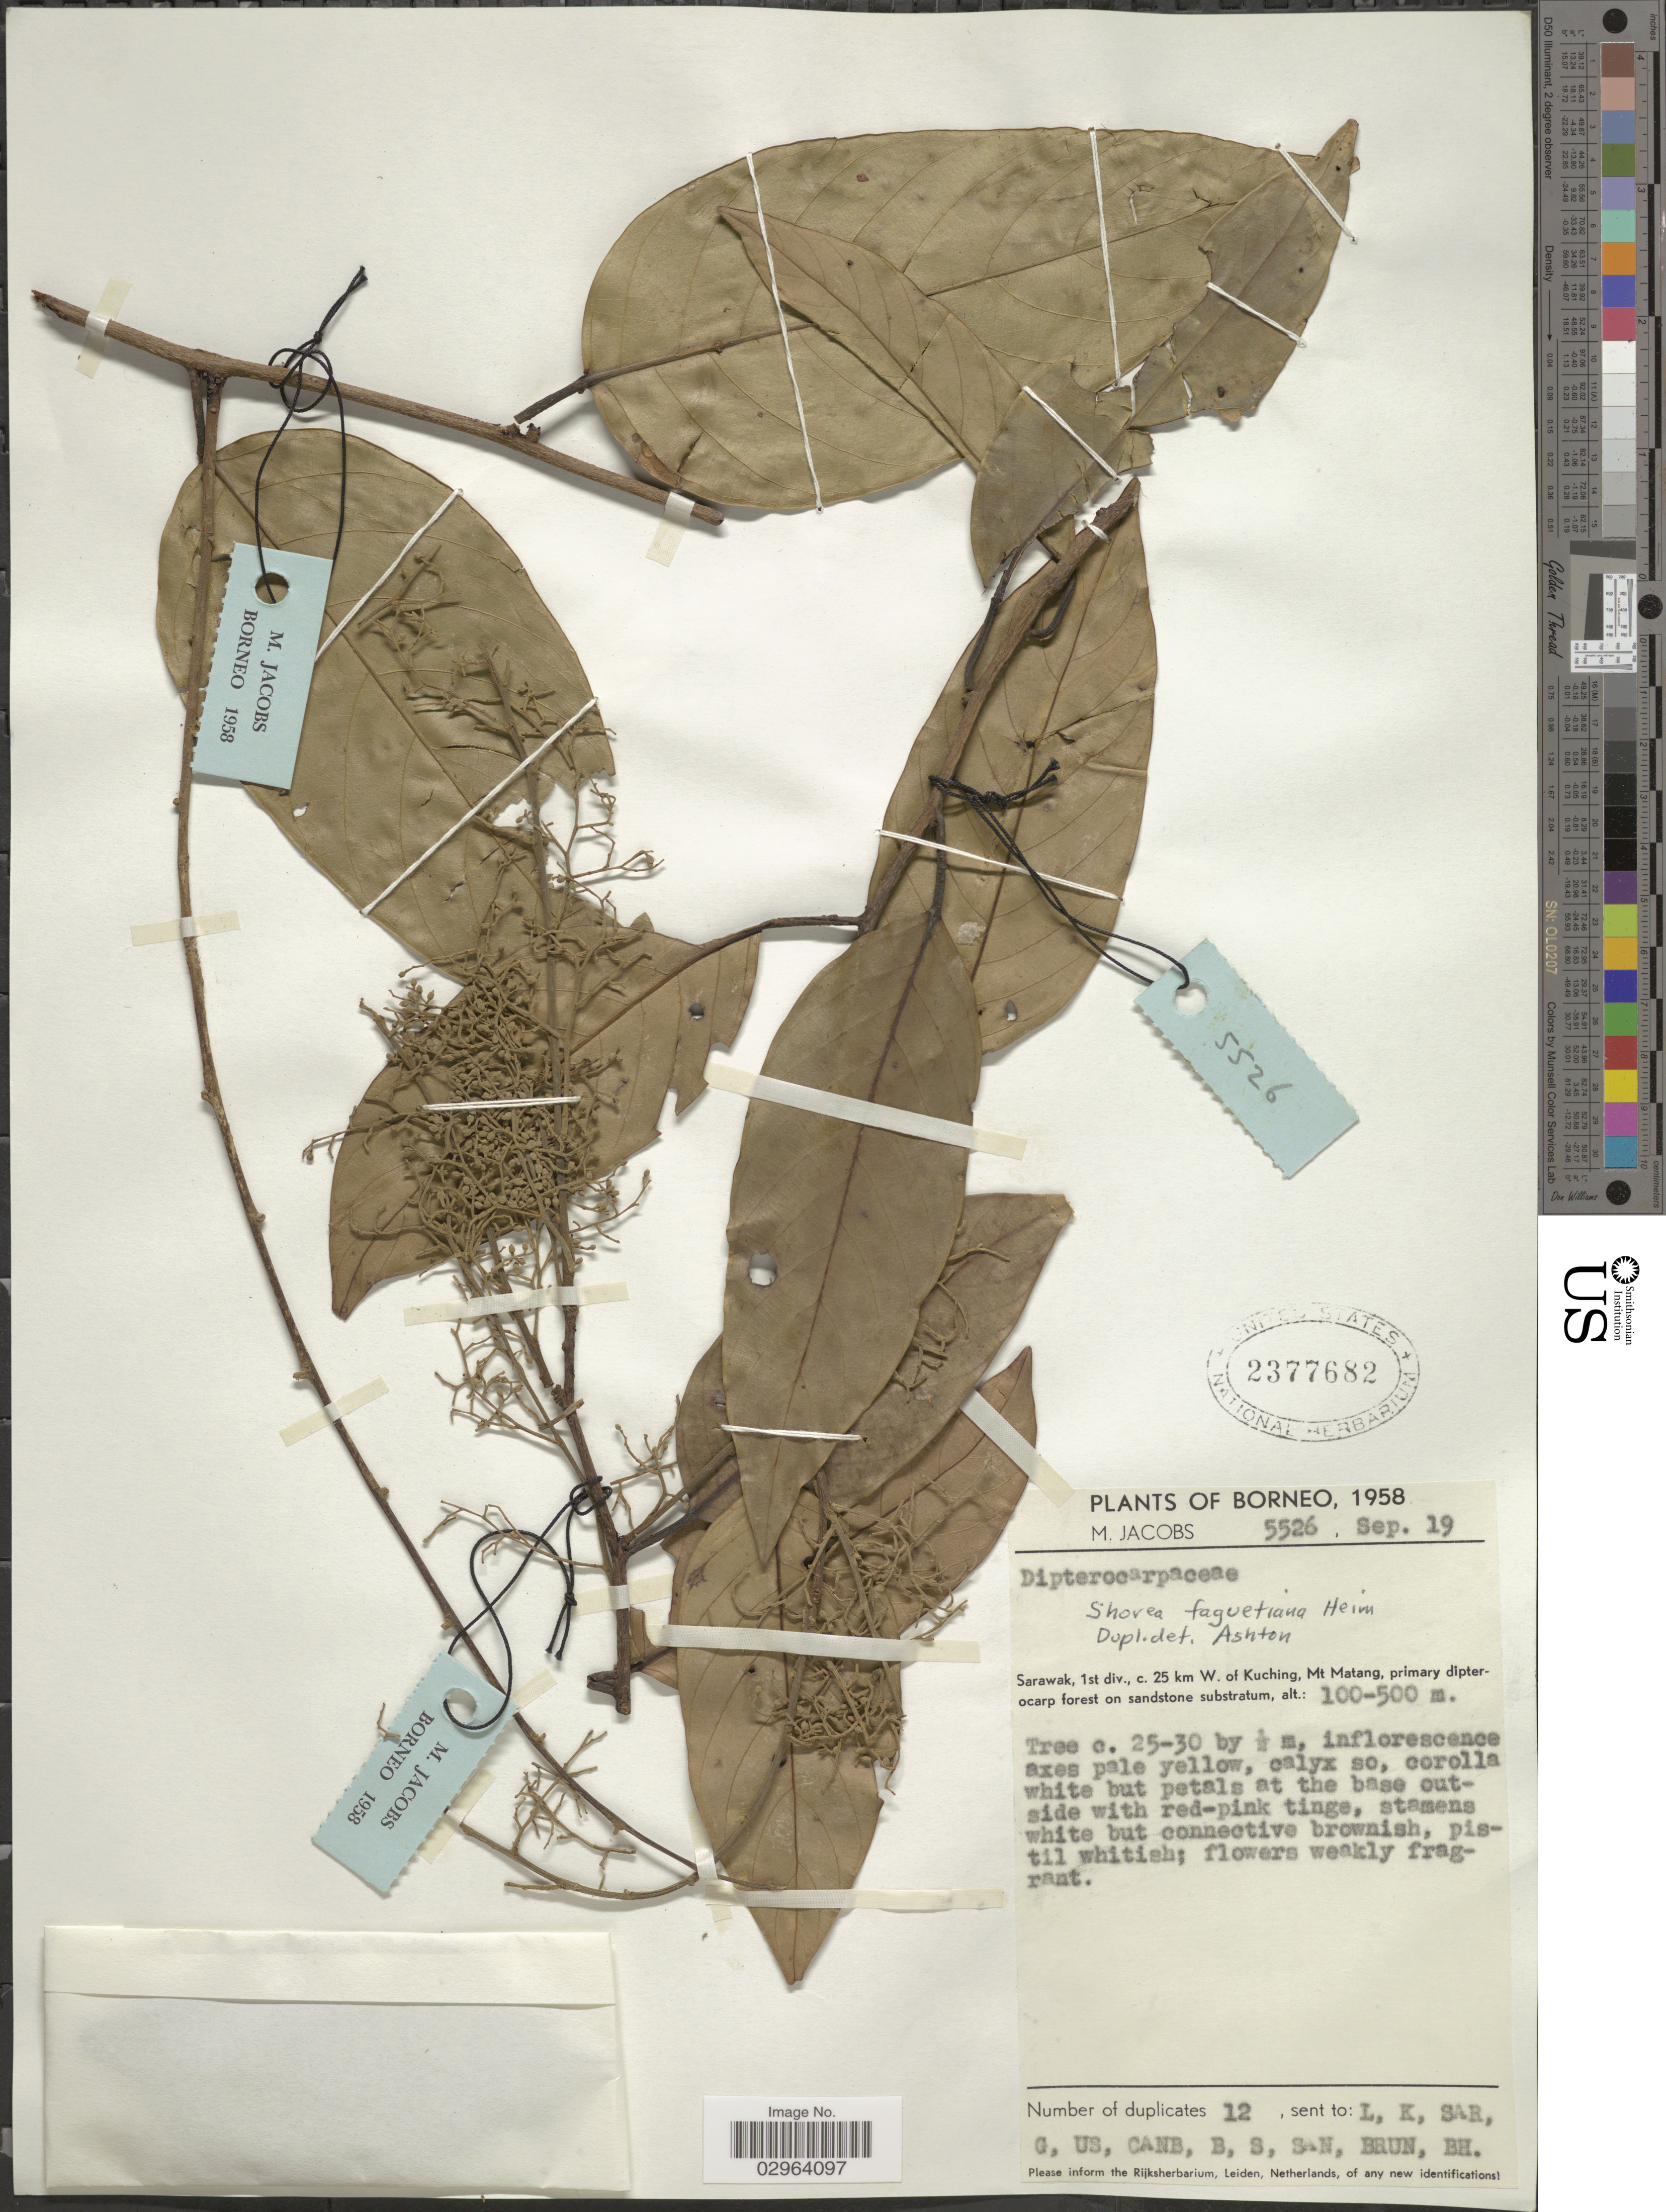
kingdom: Plantae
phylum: Tracheophyta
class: Magnoliopsida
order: Malvales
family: Dipterocarpaceae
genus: Richetia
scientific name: Richetia faguetiana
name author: (F. Heim) P.S. Ashton & J. Heck.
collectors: M. Jacobs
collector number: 5526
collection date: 1958-09-19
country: Malaysia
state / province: Sarawak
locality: Borneo. 1st div., c. 25 km W. of Kuching, Mt Matang, primary dipterocarp forest on sandstone substratum.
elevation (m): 100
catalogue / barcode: US 2377682